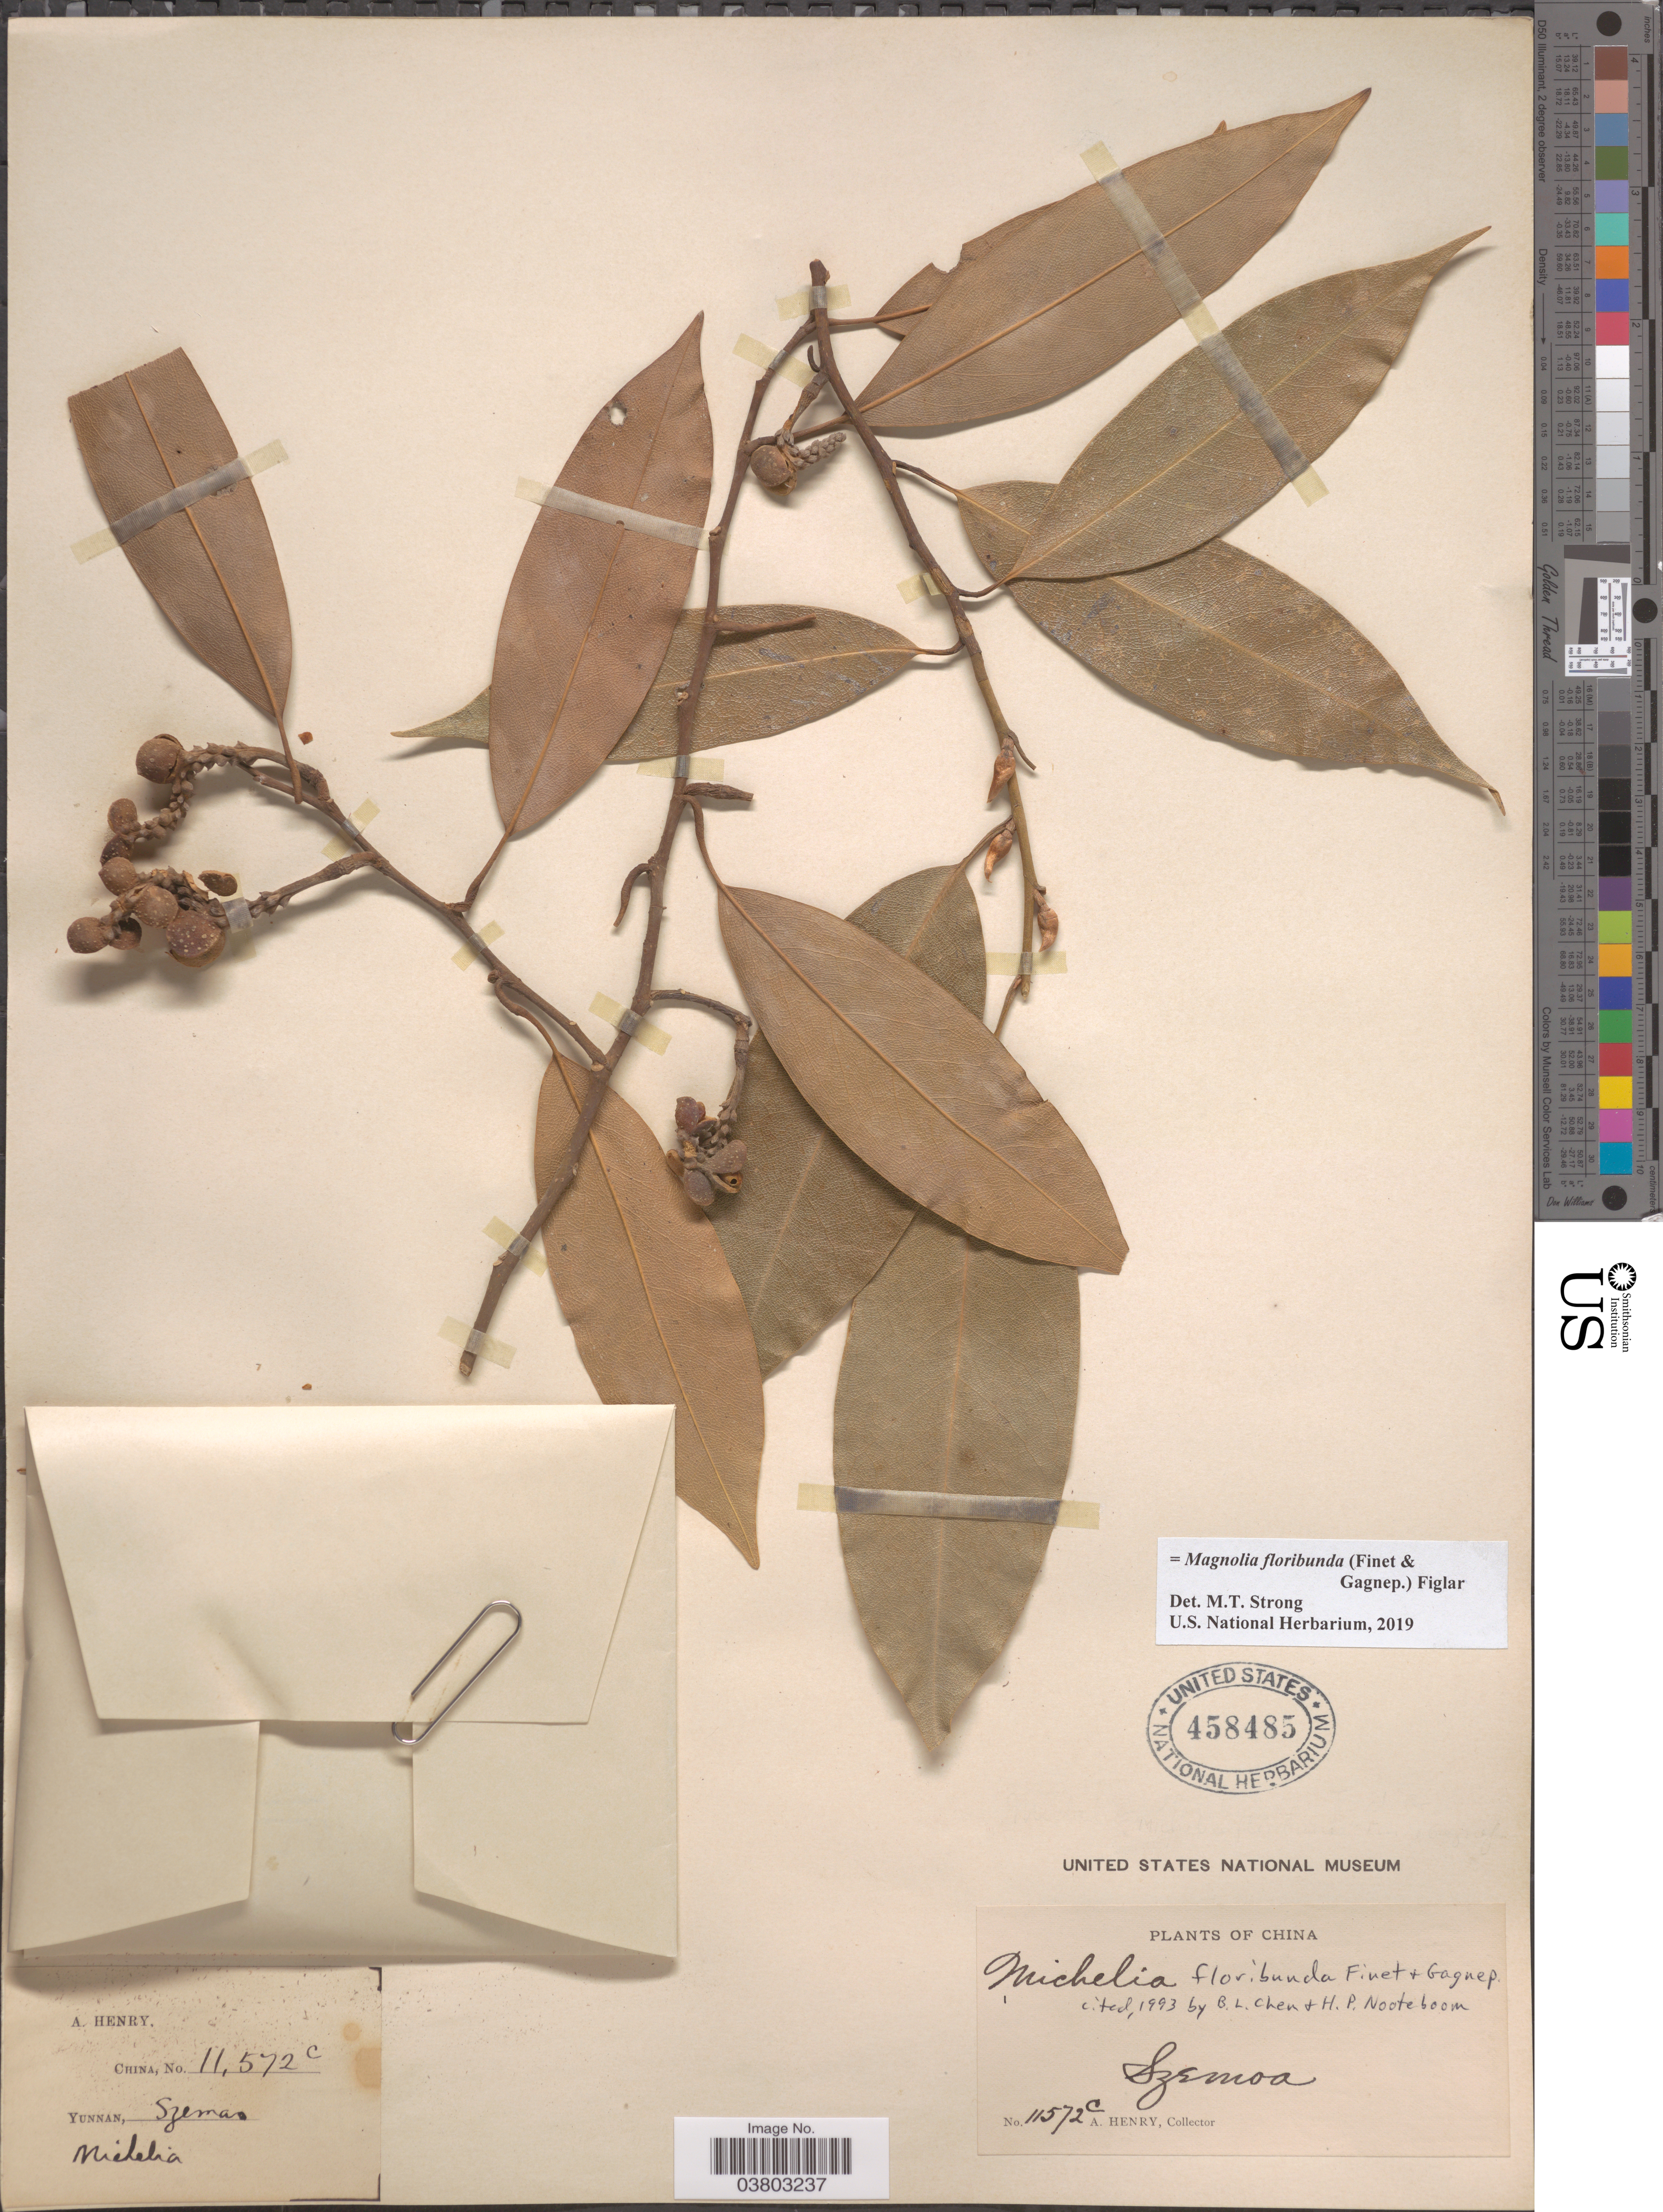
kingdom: Plantae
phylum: Tracheophyta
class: Magnoliopsida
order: Magnoliales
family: Magnoliaceae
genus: Magnolia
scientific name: Magnolia floribunda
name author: (Finet & Gagnep.) Figlar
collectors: A. Henry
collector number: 11572 C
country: China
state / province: Yunnan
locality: Szemoa.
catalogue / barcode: US 458485